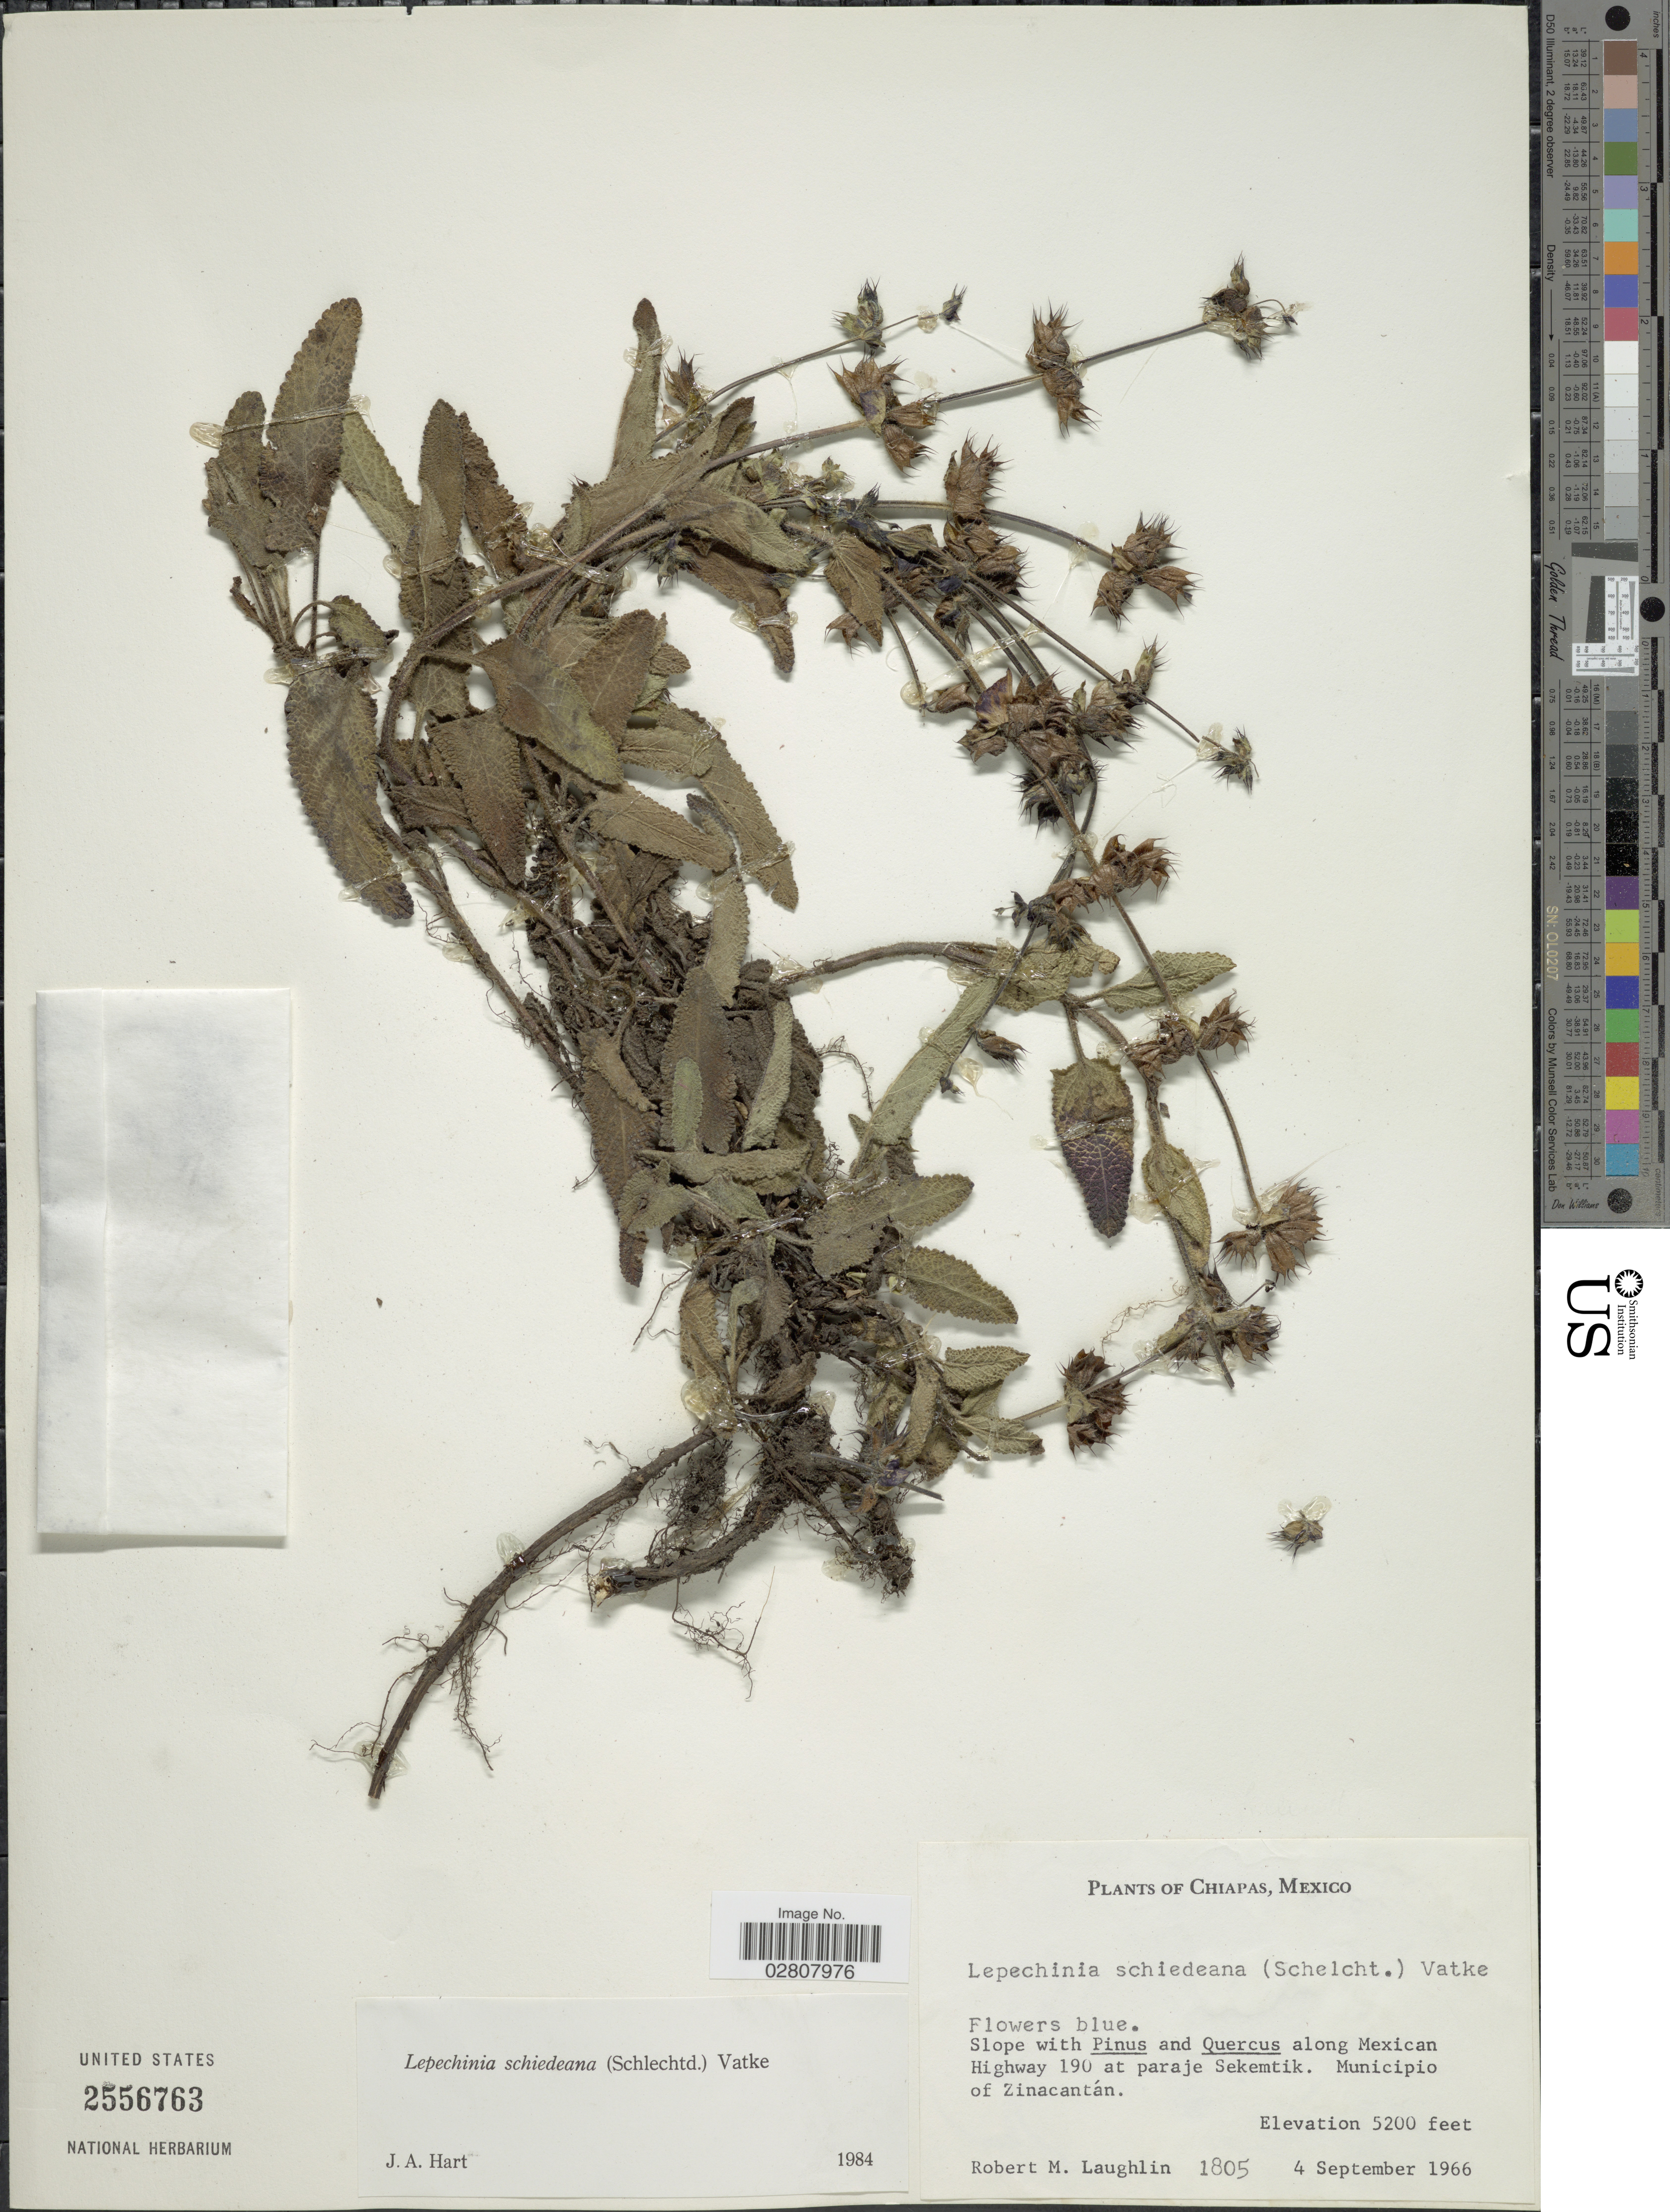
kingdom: Plantae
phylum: Tracheophyta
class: Magnoliopsida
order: Lamiales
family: Lamiaceae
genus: Lepechinia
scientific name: Lepechinia schiedeana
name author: (Schltdl.) Vatke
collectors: R. M. Laughlin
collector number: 1805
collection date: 1966-09-04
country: Mexico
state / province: Chiapas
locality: Along Mexican Highway 190 at paraje Sekemtik. Municipio of Zinacantán.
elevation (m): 1585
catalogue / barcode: US 2556763